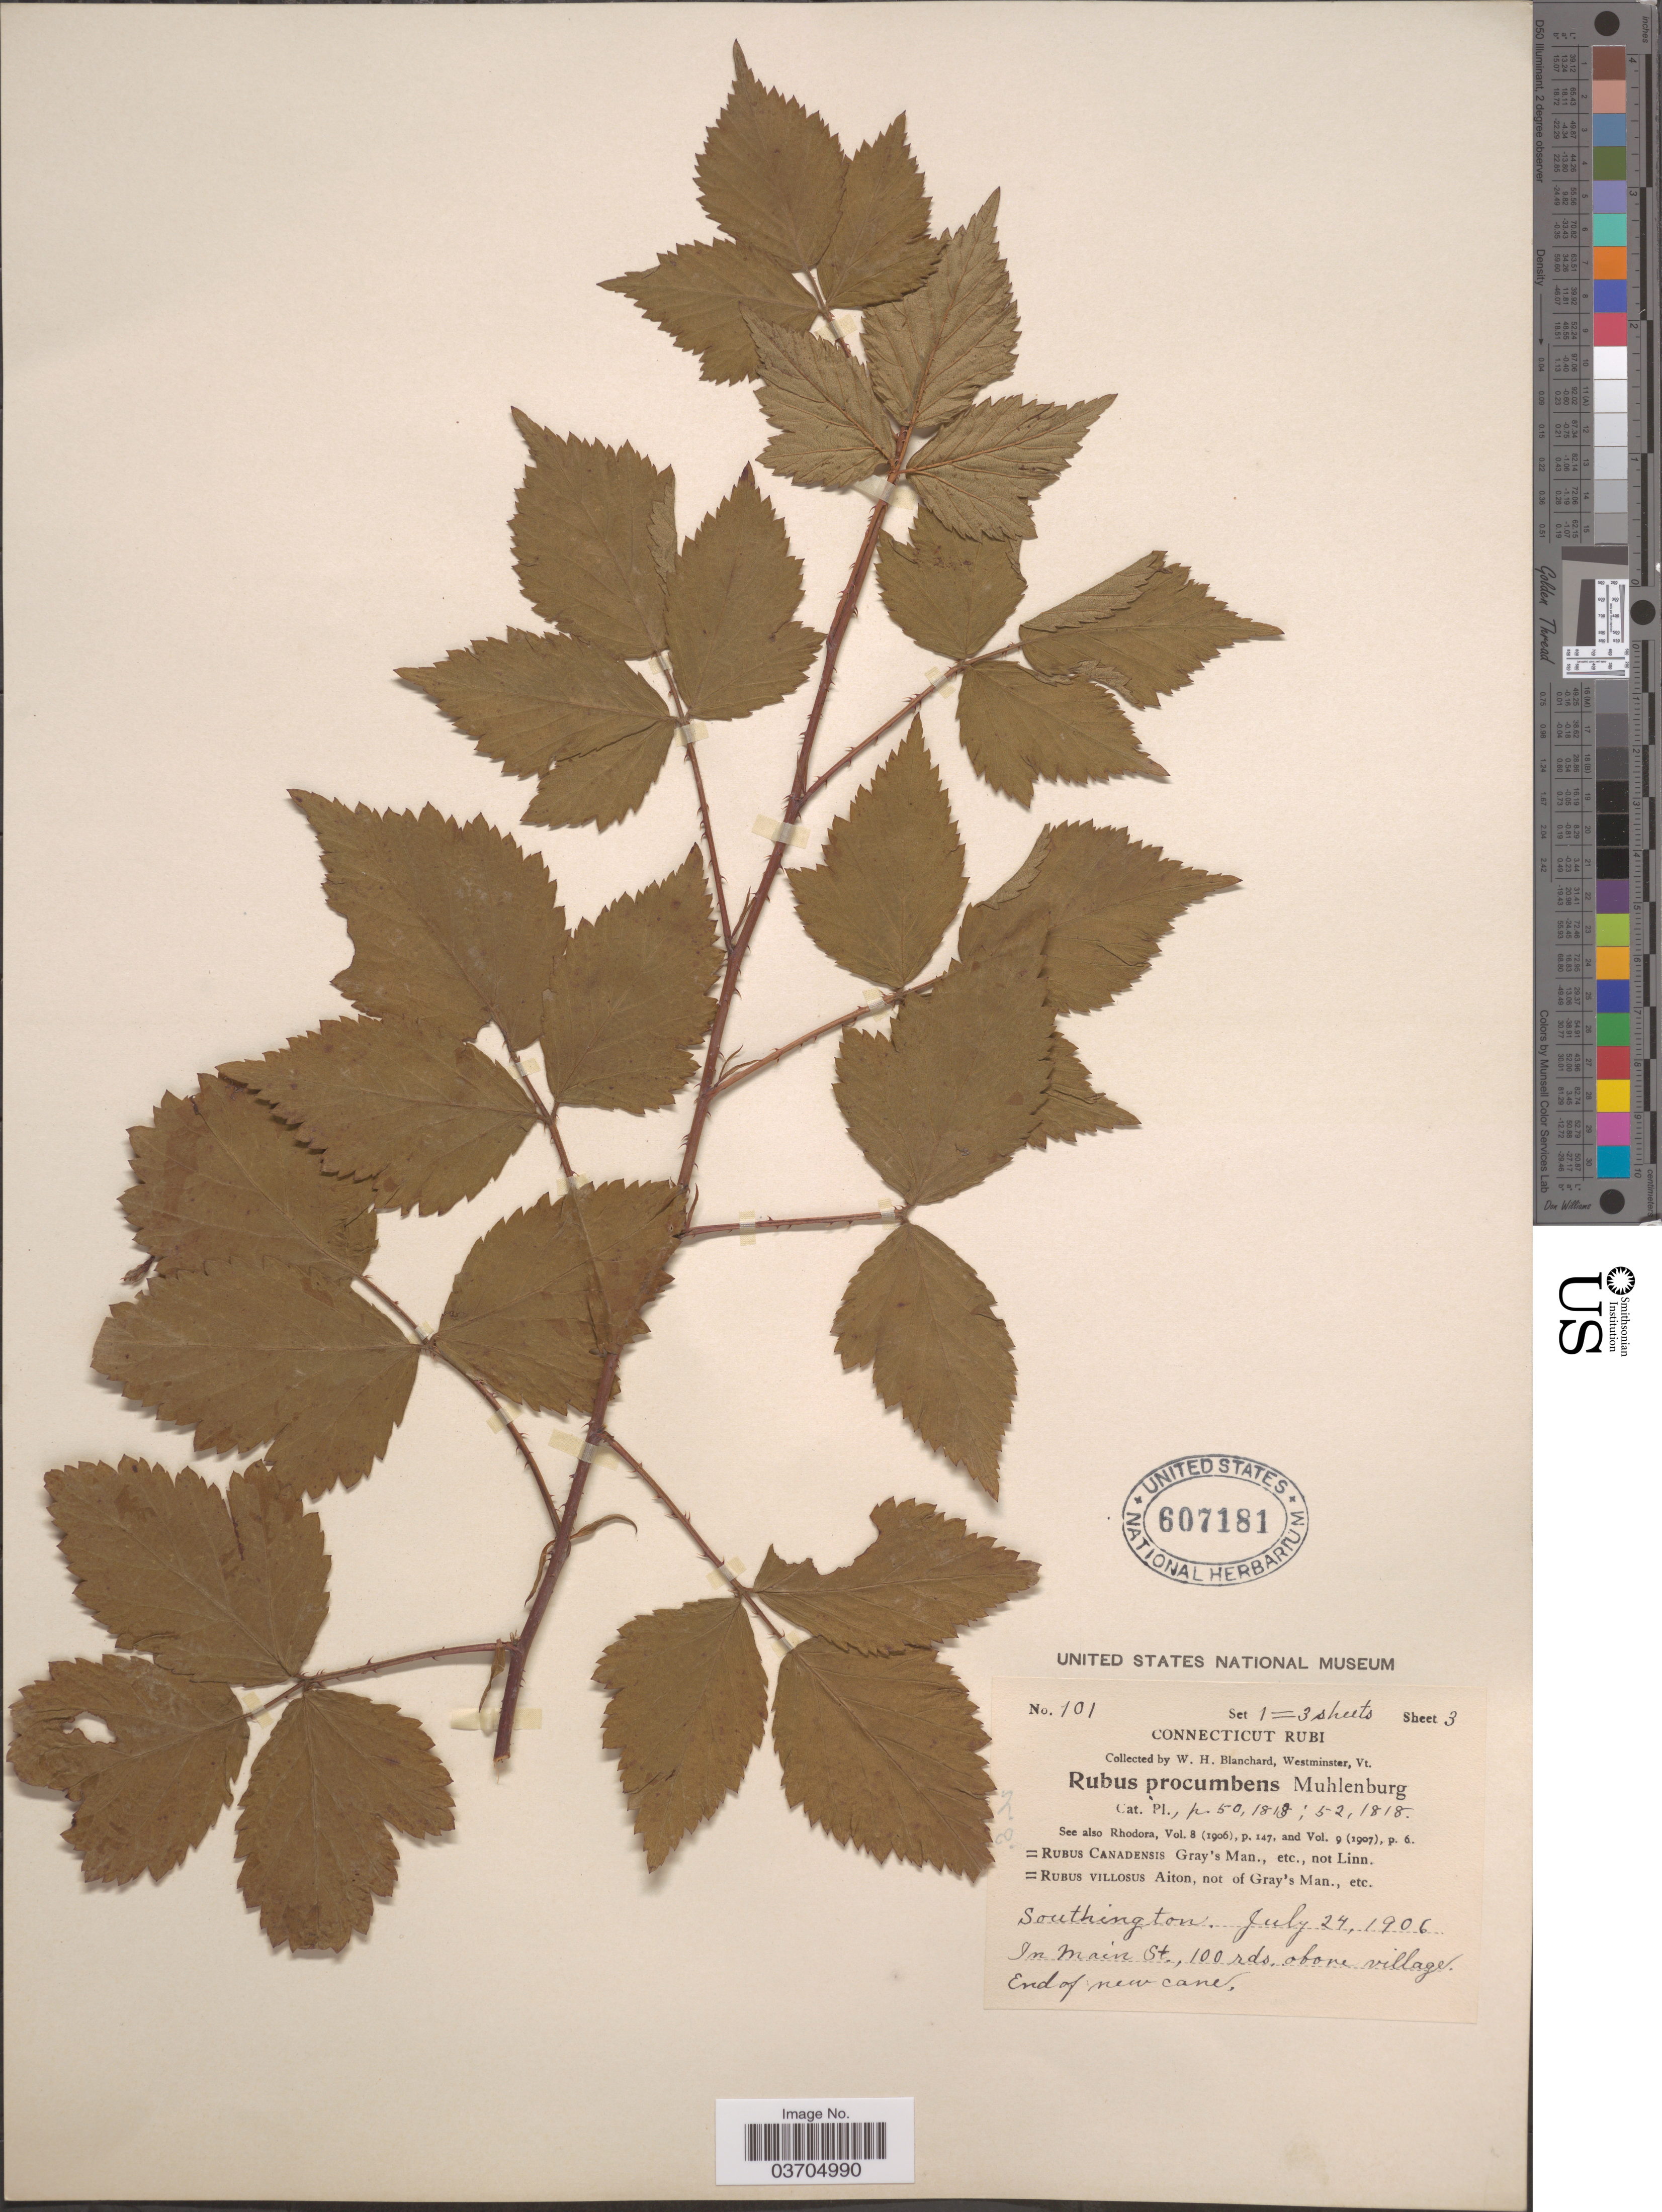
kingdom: Plantae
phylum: Tracheophyta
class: Magnoliopsida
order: Rosales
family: Rosaceae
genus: Rubus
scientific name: Rubus procumbens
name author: Muhl.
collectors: W. H. Blanchard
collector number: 101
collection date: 1906-07-24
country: United States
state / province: Connecticut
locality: Southington. In Main St., 100 rds. above village.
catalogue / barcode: US 607181